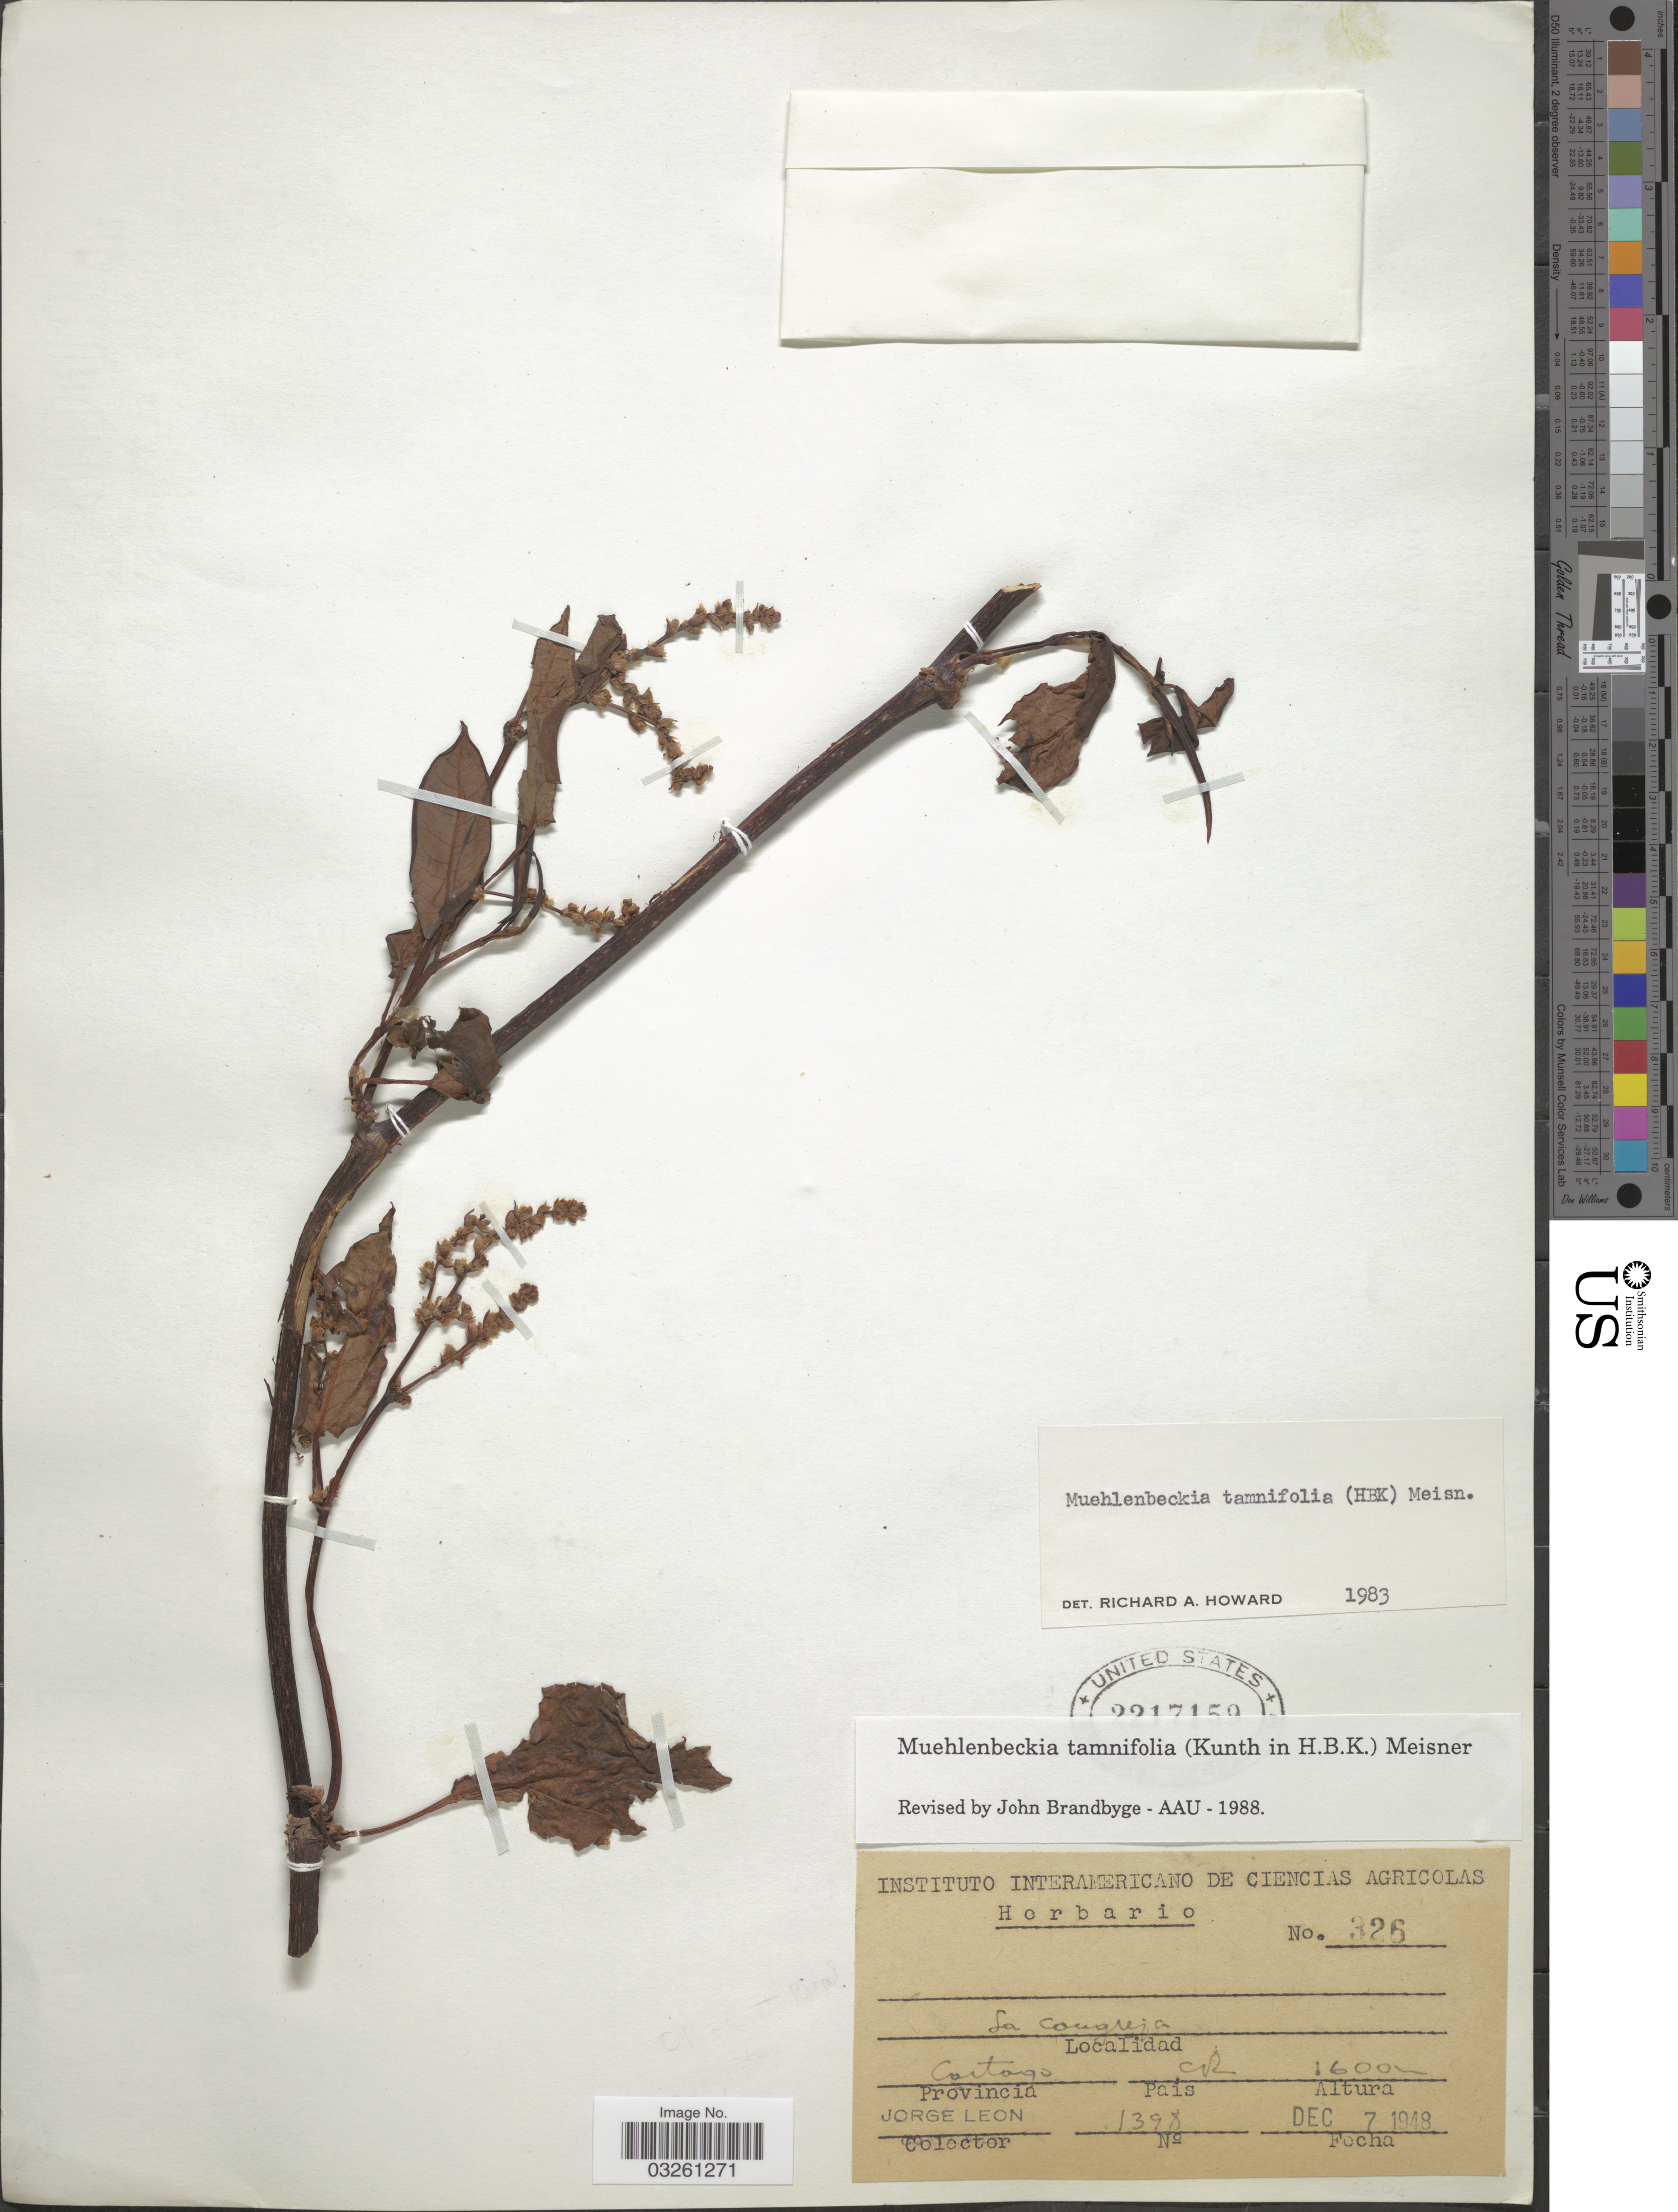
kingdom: Plantae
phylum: Tracheophyta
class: Magnoliopsida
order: Caryophyllales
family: Polygonaceae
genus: Muehlenbeckia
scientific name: Muehlenbeckia tamnifolia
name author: (Kunth) Meisn.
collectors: J. León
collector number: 1398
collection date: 1948-12-07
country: Costa Rica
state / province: Cartago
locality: La Cangreja.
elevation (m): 1600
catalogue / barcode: US 2217159